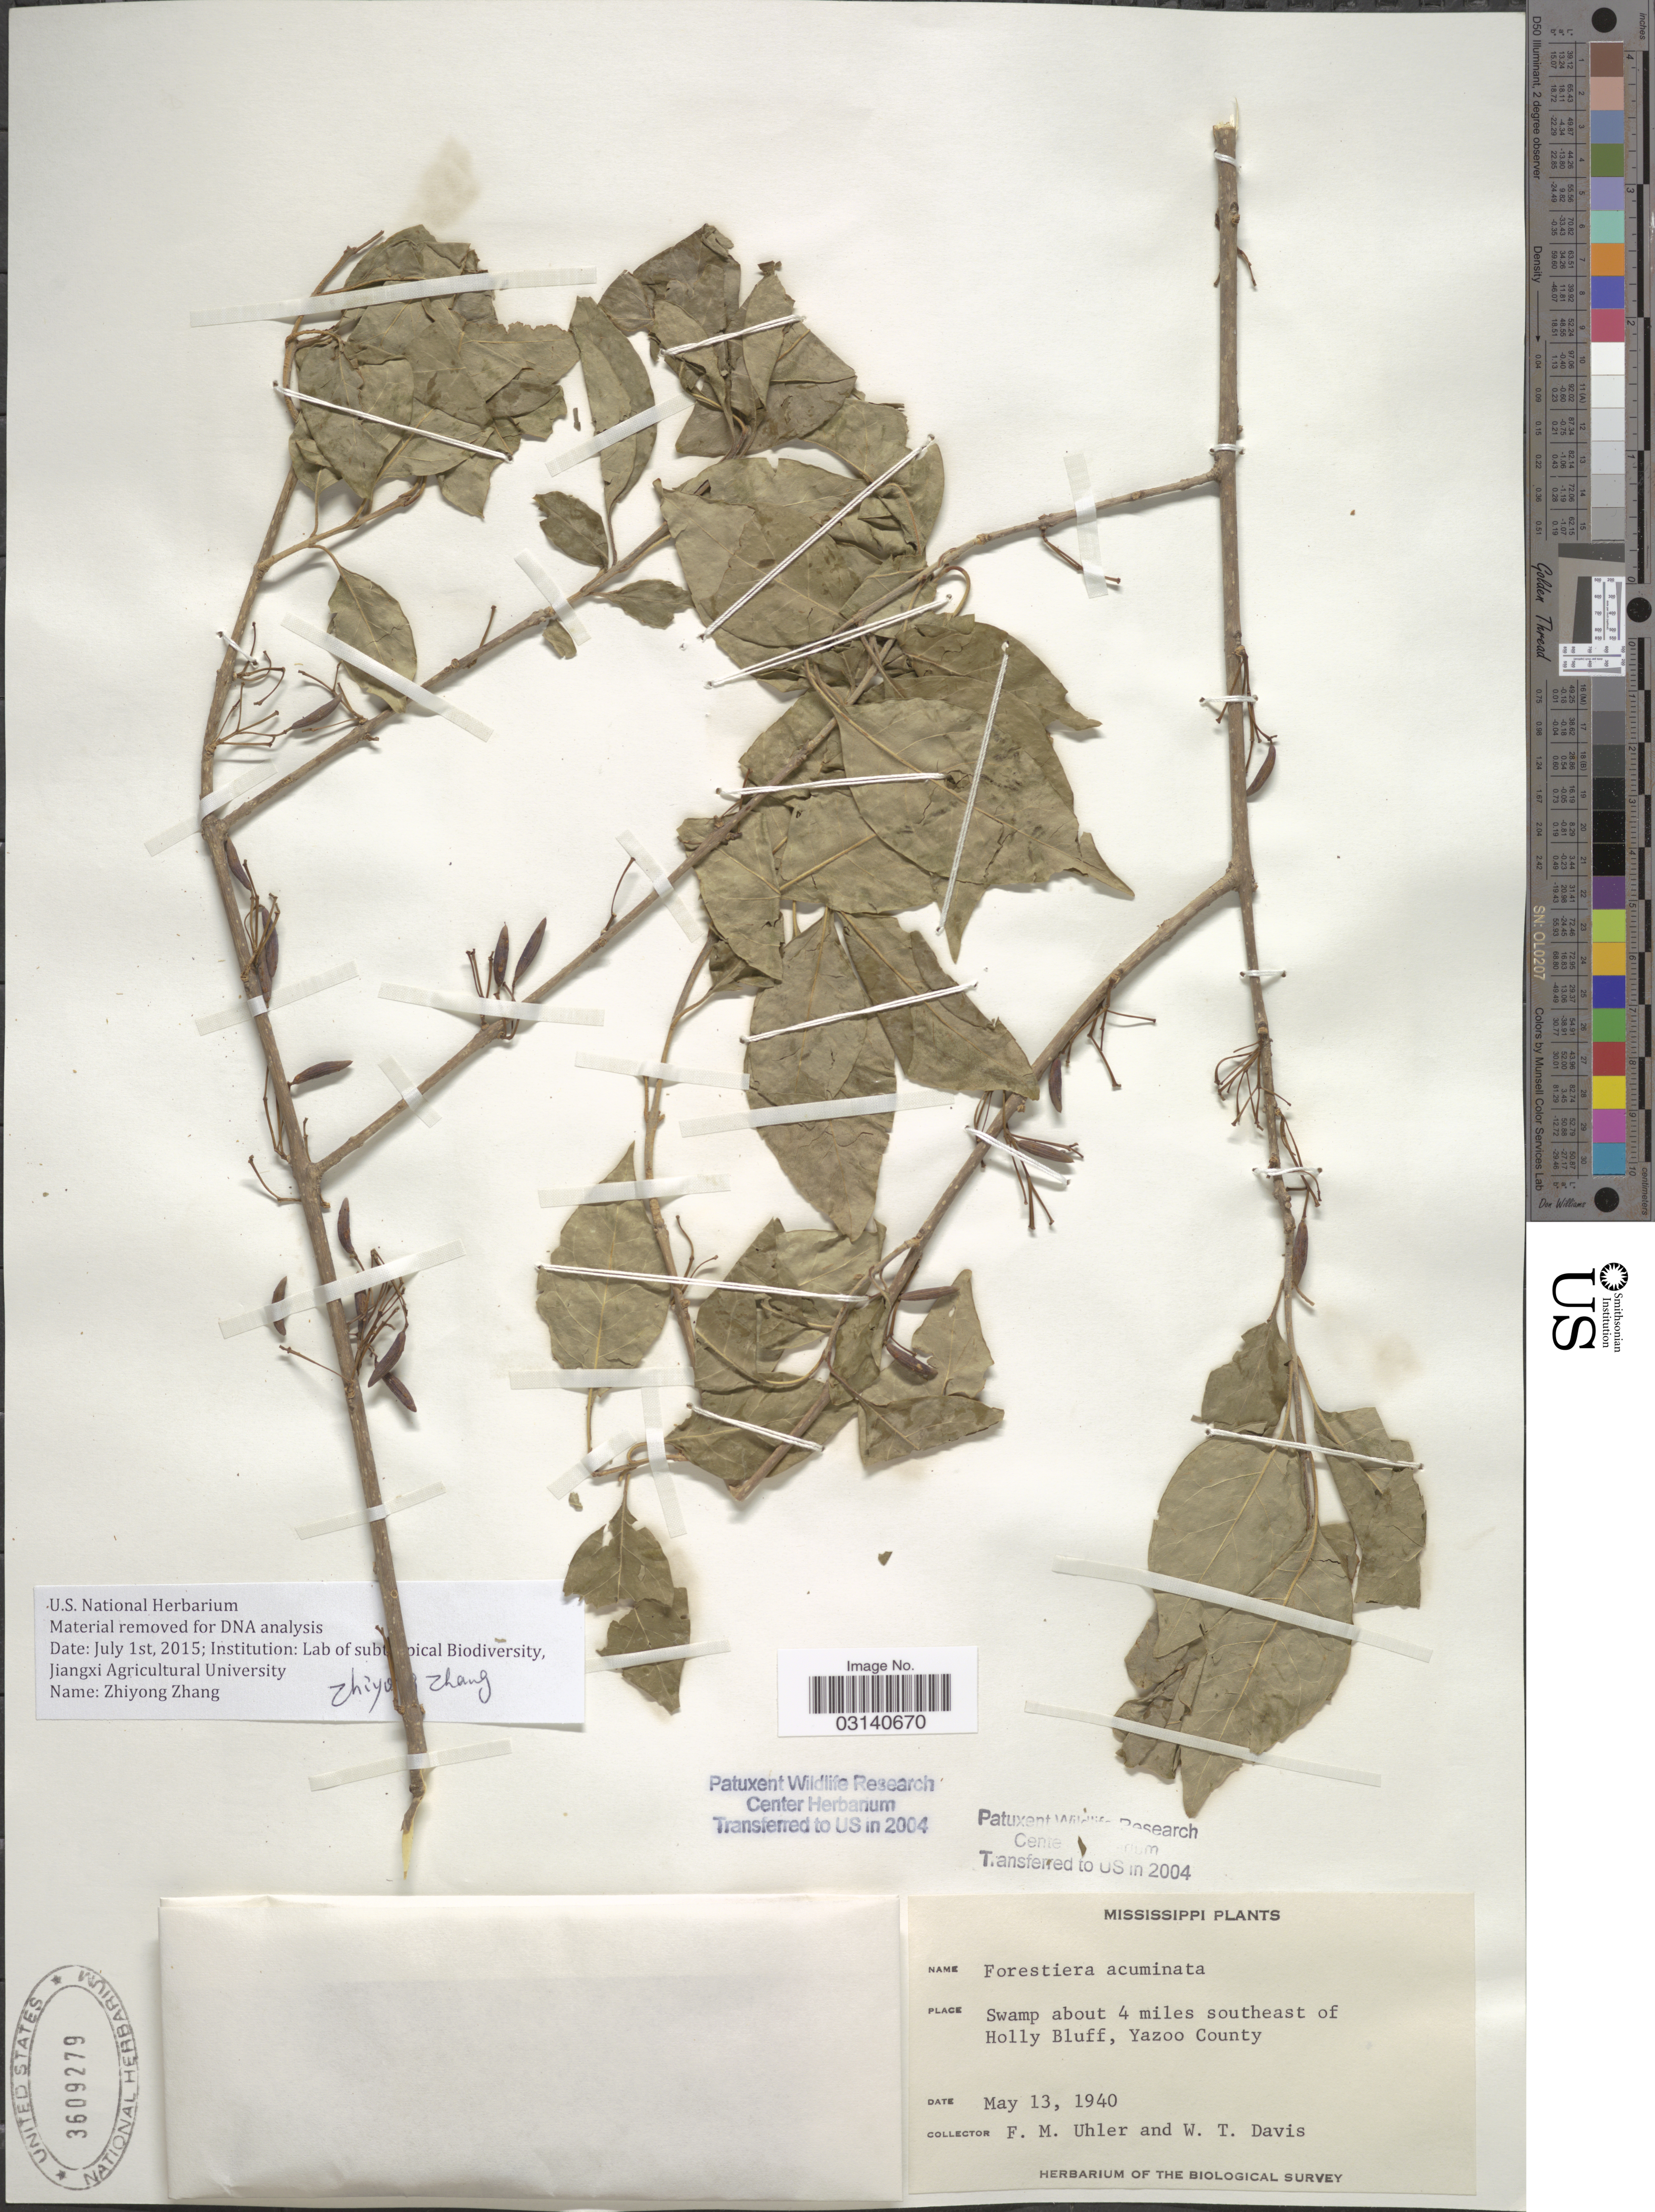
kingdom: Plantae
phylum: Tracheophyta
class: Magnoliopsida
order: Lamiales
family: Oleaceae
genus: Forestiera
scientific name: Forestiera acuminata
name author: (Michx.) Poir.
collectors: F. M. Uhler & W. Davis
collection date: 1940-05-13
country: United States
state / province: Mississippi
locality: Swamp about 4 miles southeast of Holly Bluff, Yazoo County.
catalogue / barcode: US 3609279